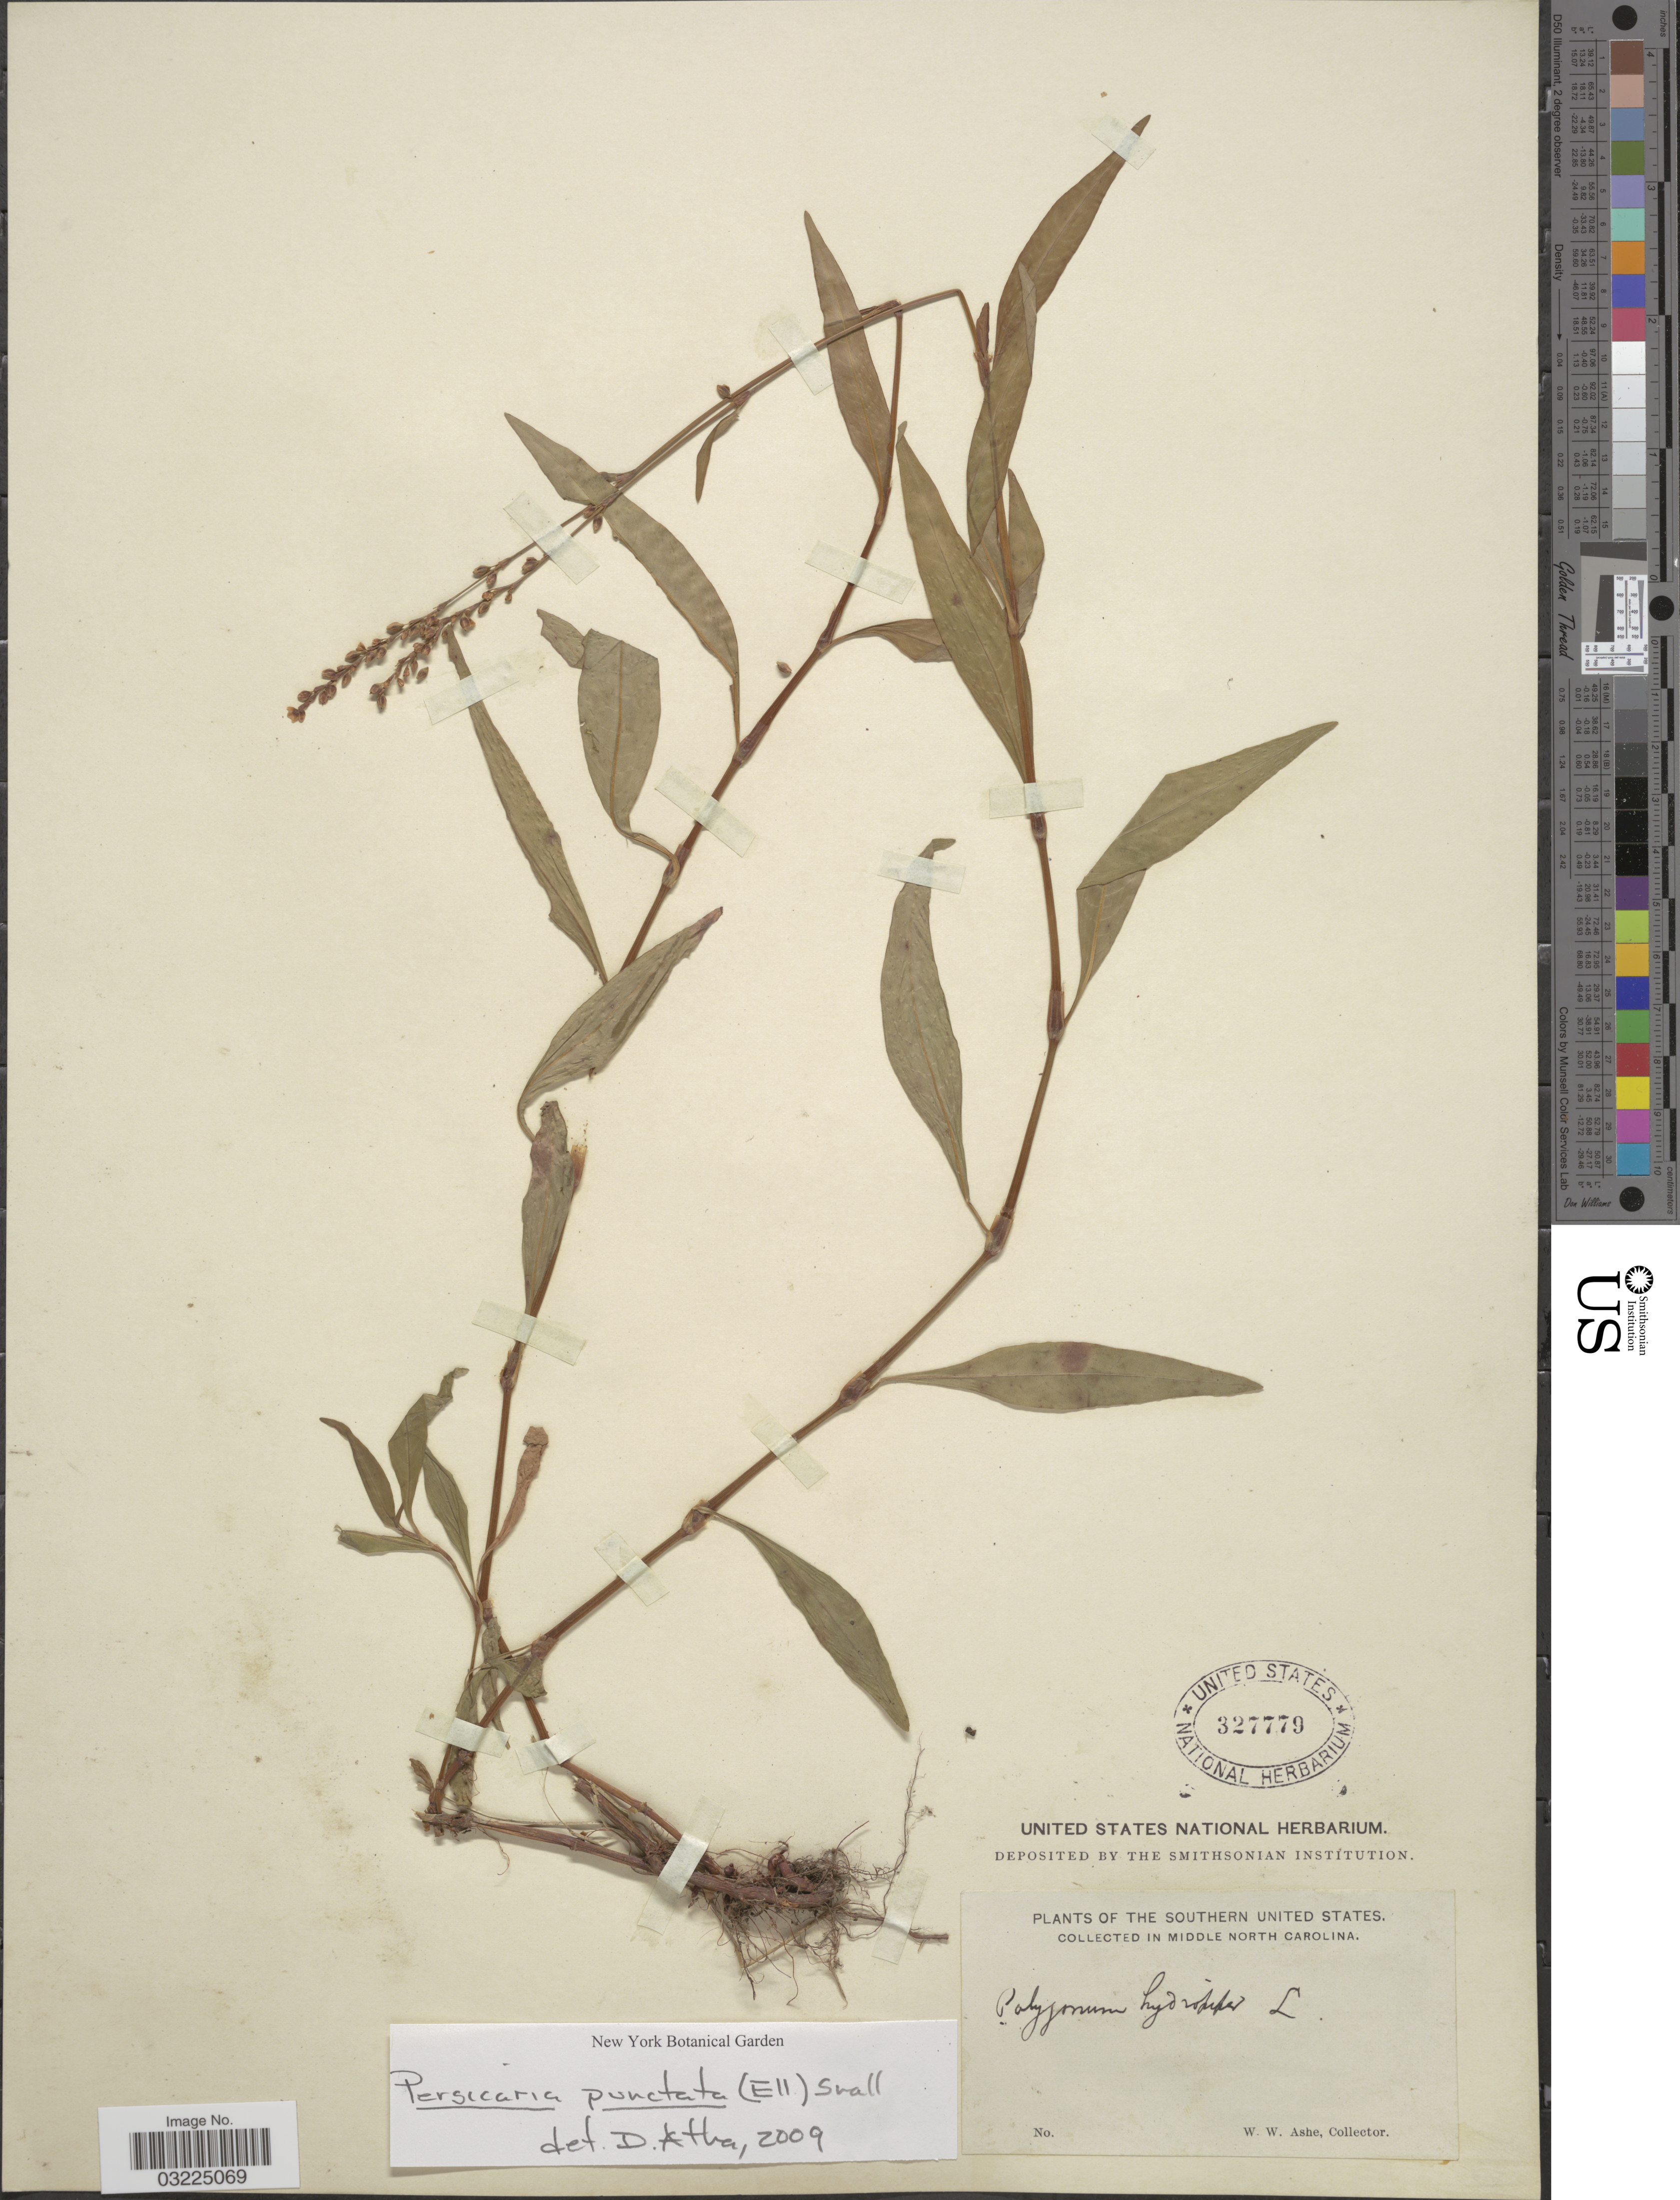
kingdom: Plantae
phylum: Tracheophyta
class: Magnoliopsida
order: Caryophyllales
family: Polygonaceae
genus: Persicaria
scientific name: Persicaria punctata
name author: (Elliott) Small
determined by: Atha, D. E.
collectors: W. W. Ashe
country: United States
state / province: North Carolina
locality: The Southern United States, in Middle North Carolina.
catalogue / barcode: US 327779